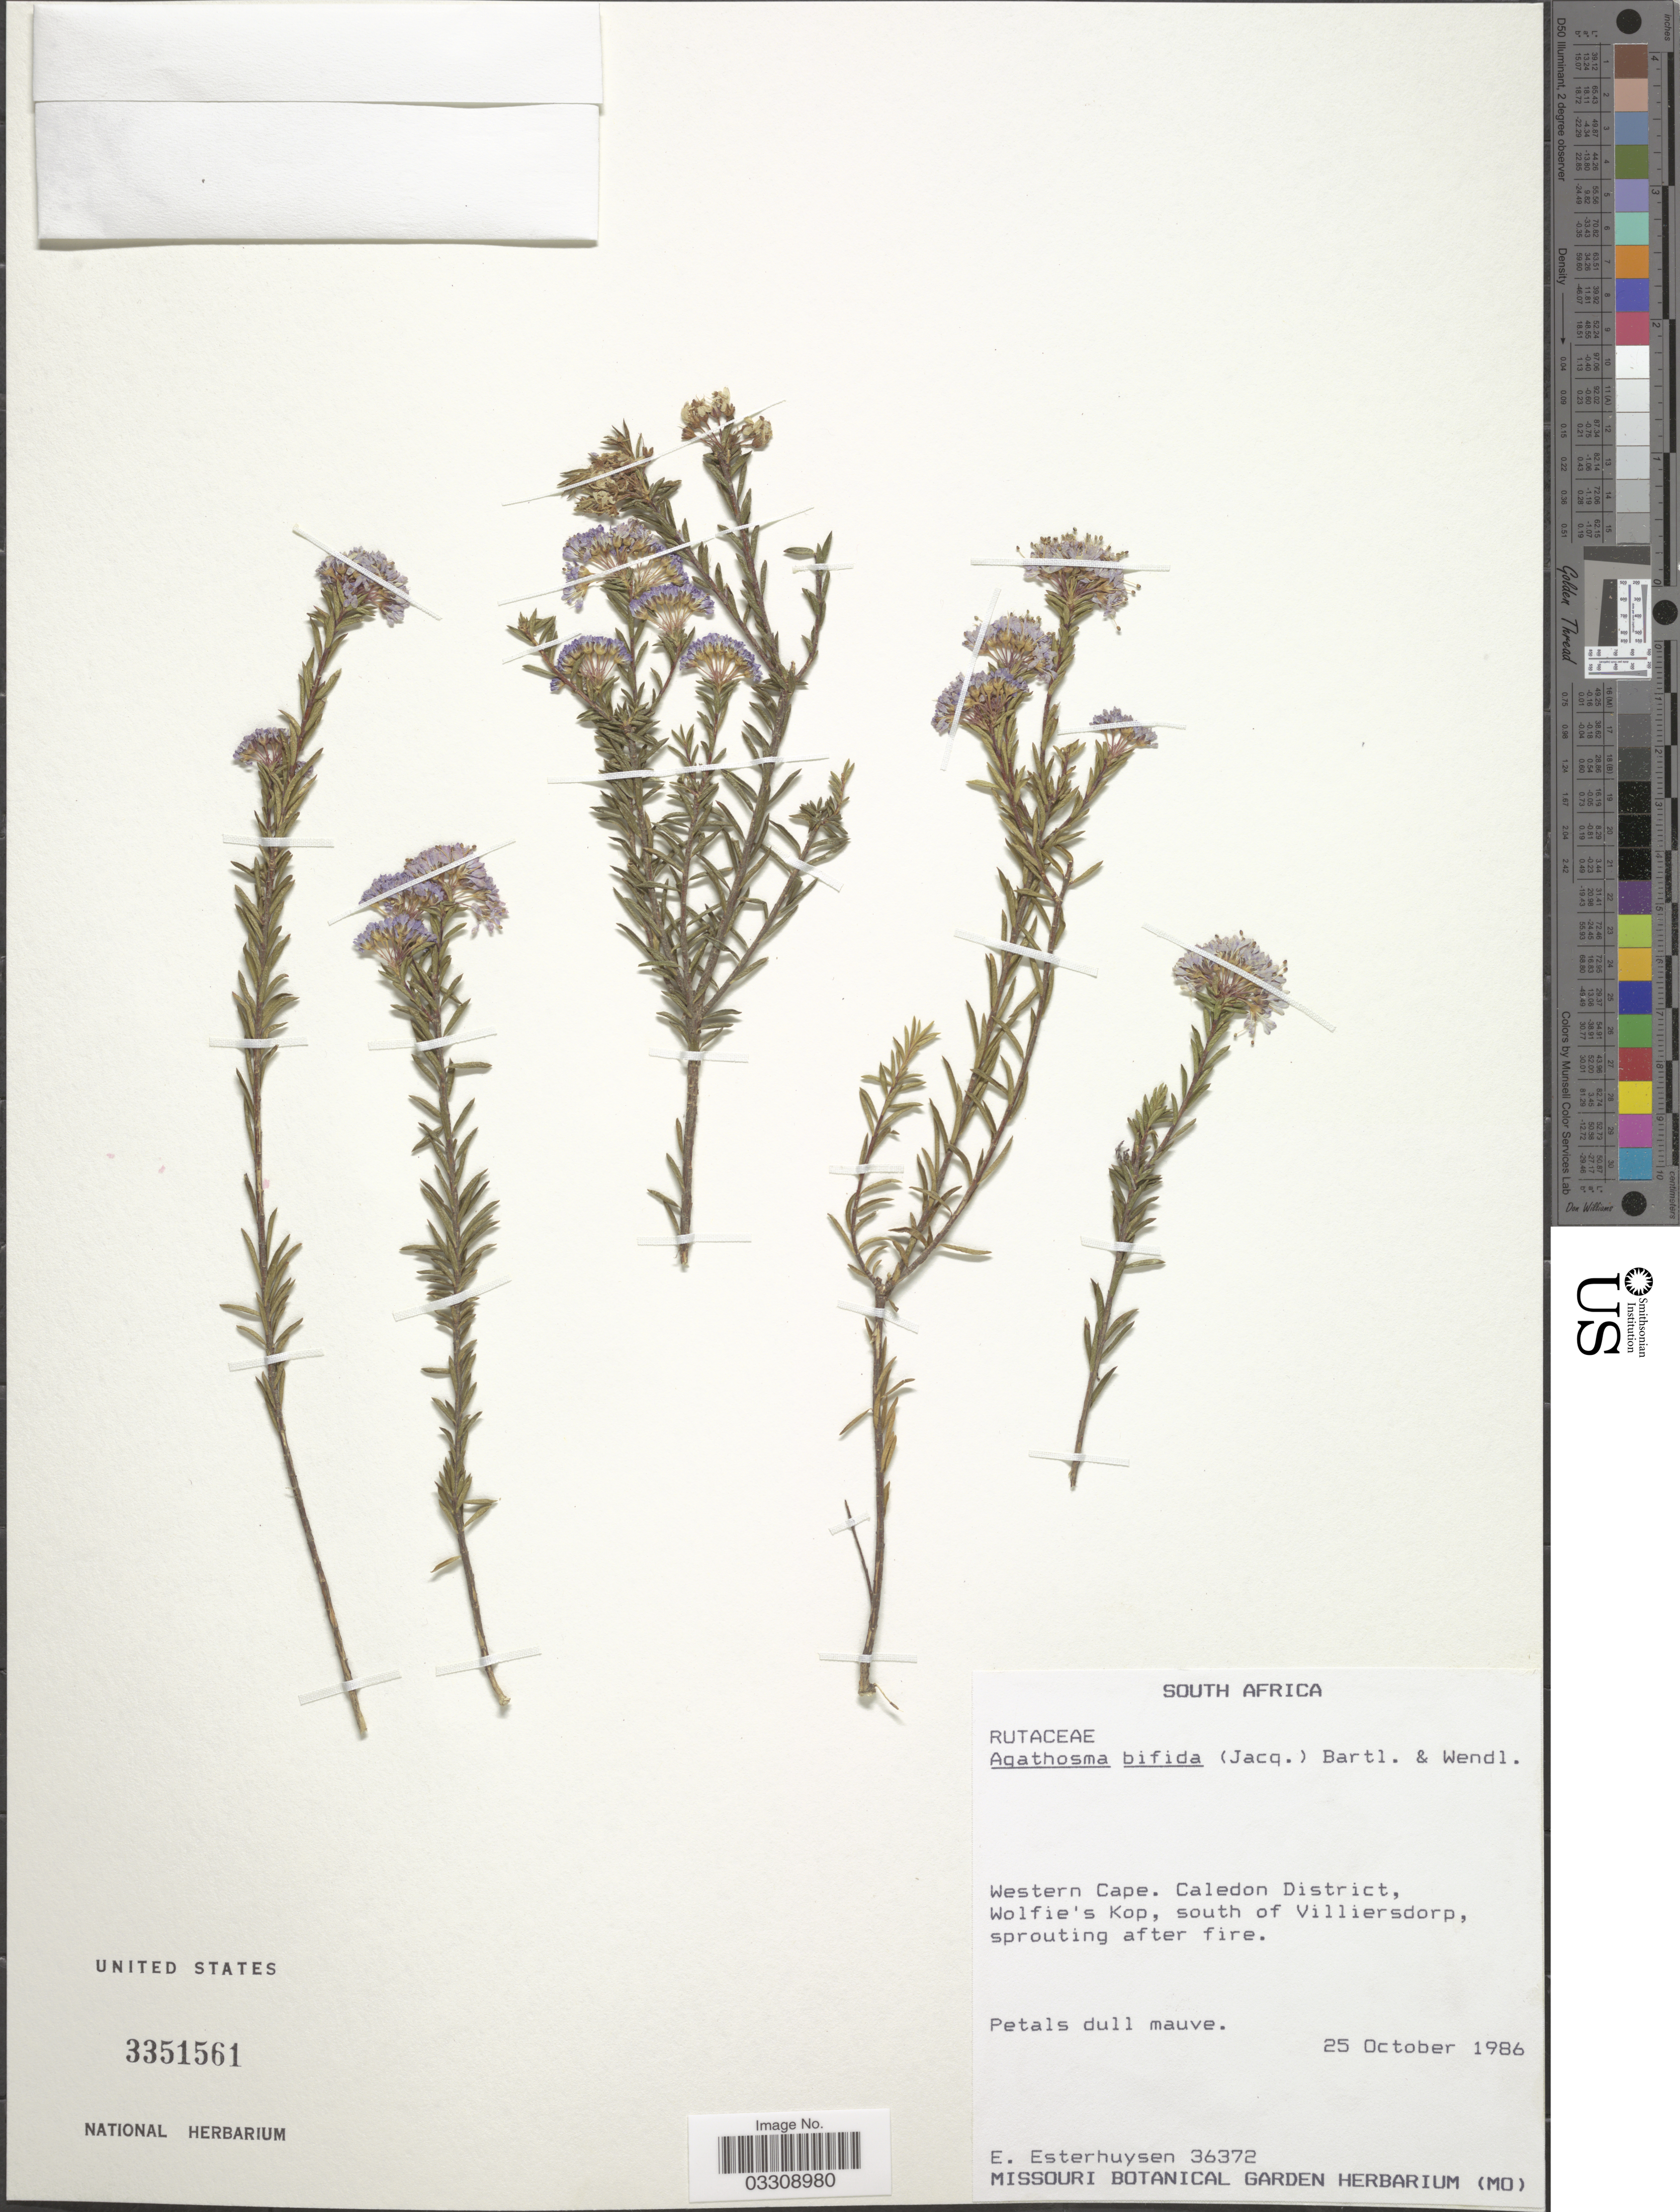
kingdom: Plantae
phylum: Tracheophyta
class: Magnoliopsida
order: Sapindales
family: Rutaceae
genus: Agathosma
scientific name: Agathosma bifida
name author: Bartl. & H.L. Wendl.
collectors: E. E. Esterhuysen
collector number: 36372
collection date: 1986-10-25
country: South Africa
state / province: Western Cape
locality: Caledon District, Wolfie's Kop, south of Villiersdorp.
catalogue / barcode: US 3351561